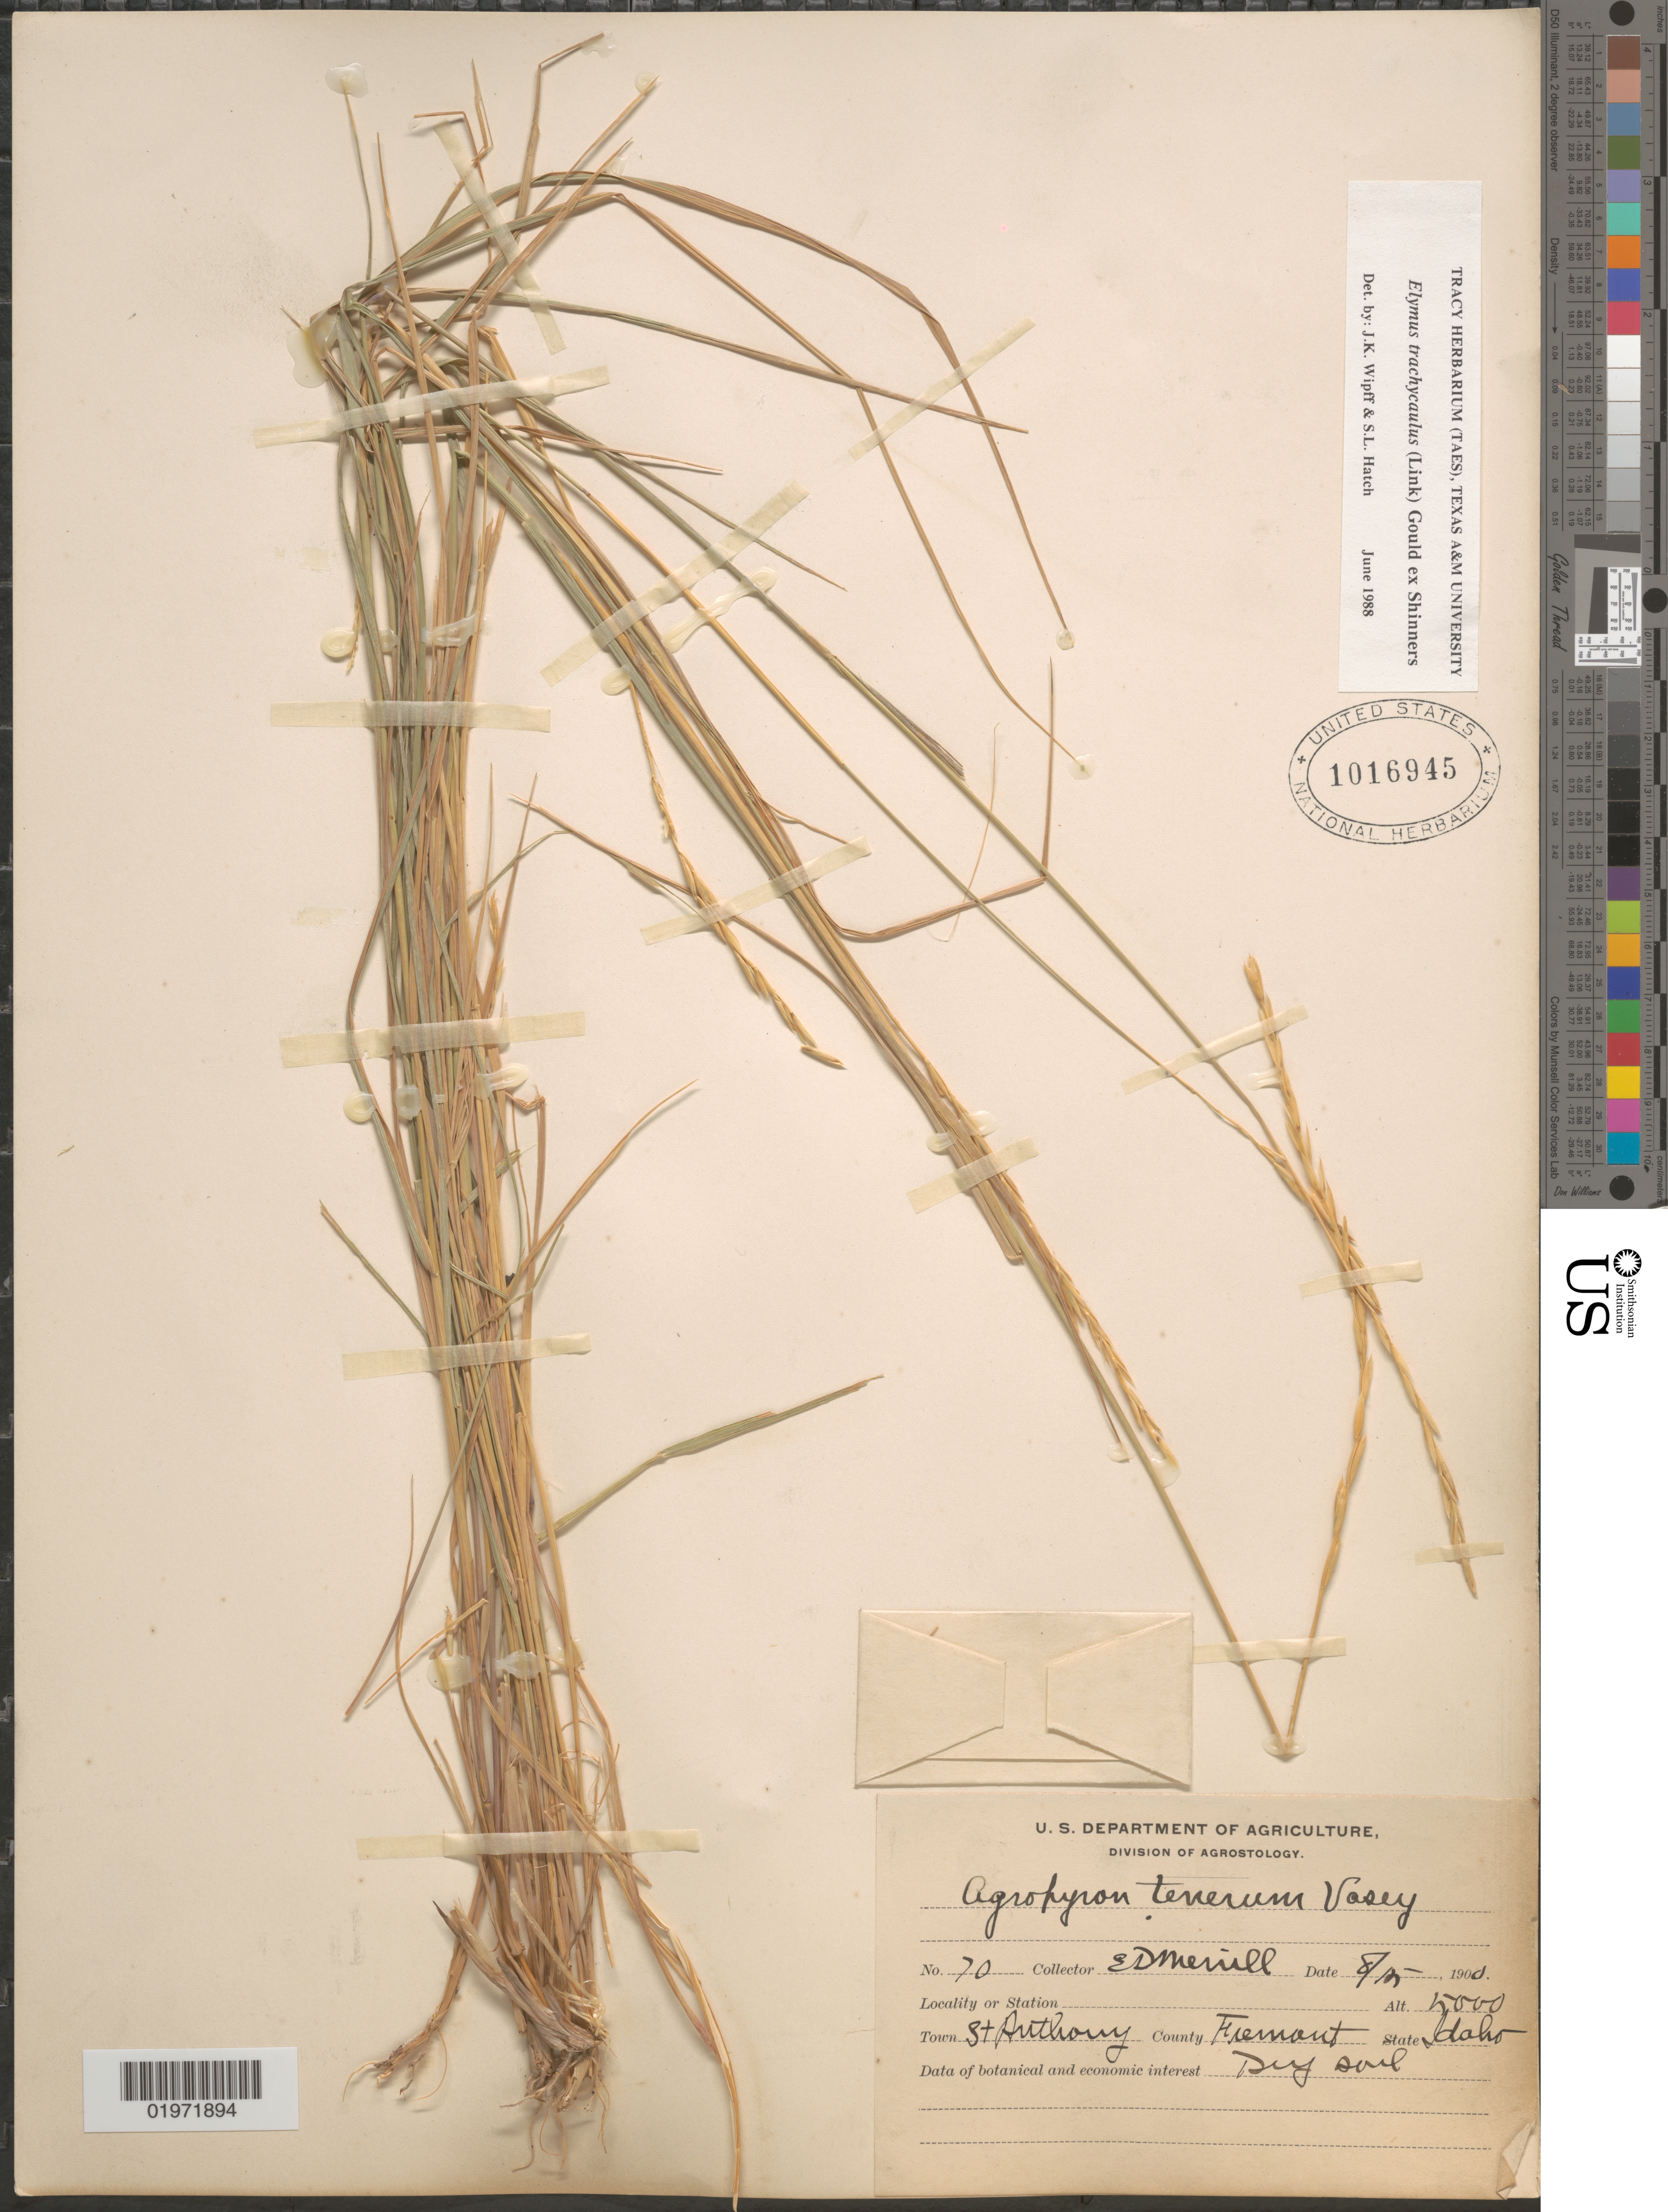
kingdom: Plantae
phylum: Tracheophyta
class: Liliopsida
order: Poales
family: Poaceae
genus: Elymus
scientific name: Elymus trachycaulus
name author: (Link) Gould ex Shinners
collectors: E. D. Merrill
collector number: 70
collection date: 1900-08-15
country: United States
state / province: Idaho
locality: Town St Anthony. County Fremont.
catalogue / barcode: US 1016945